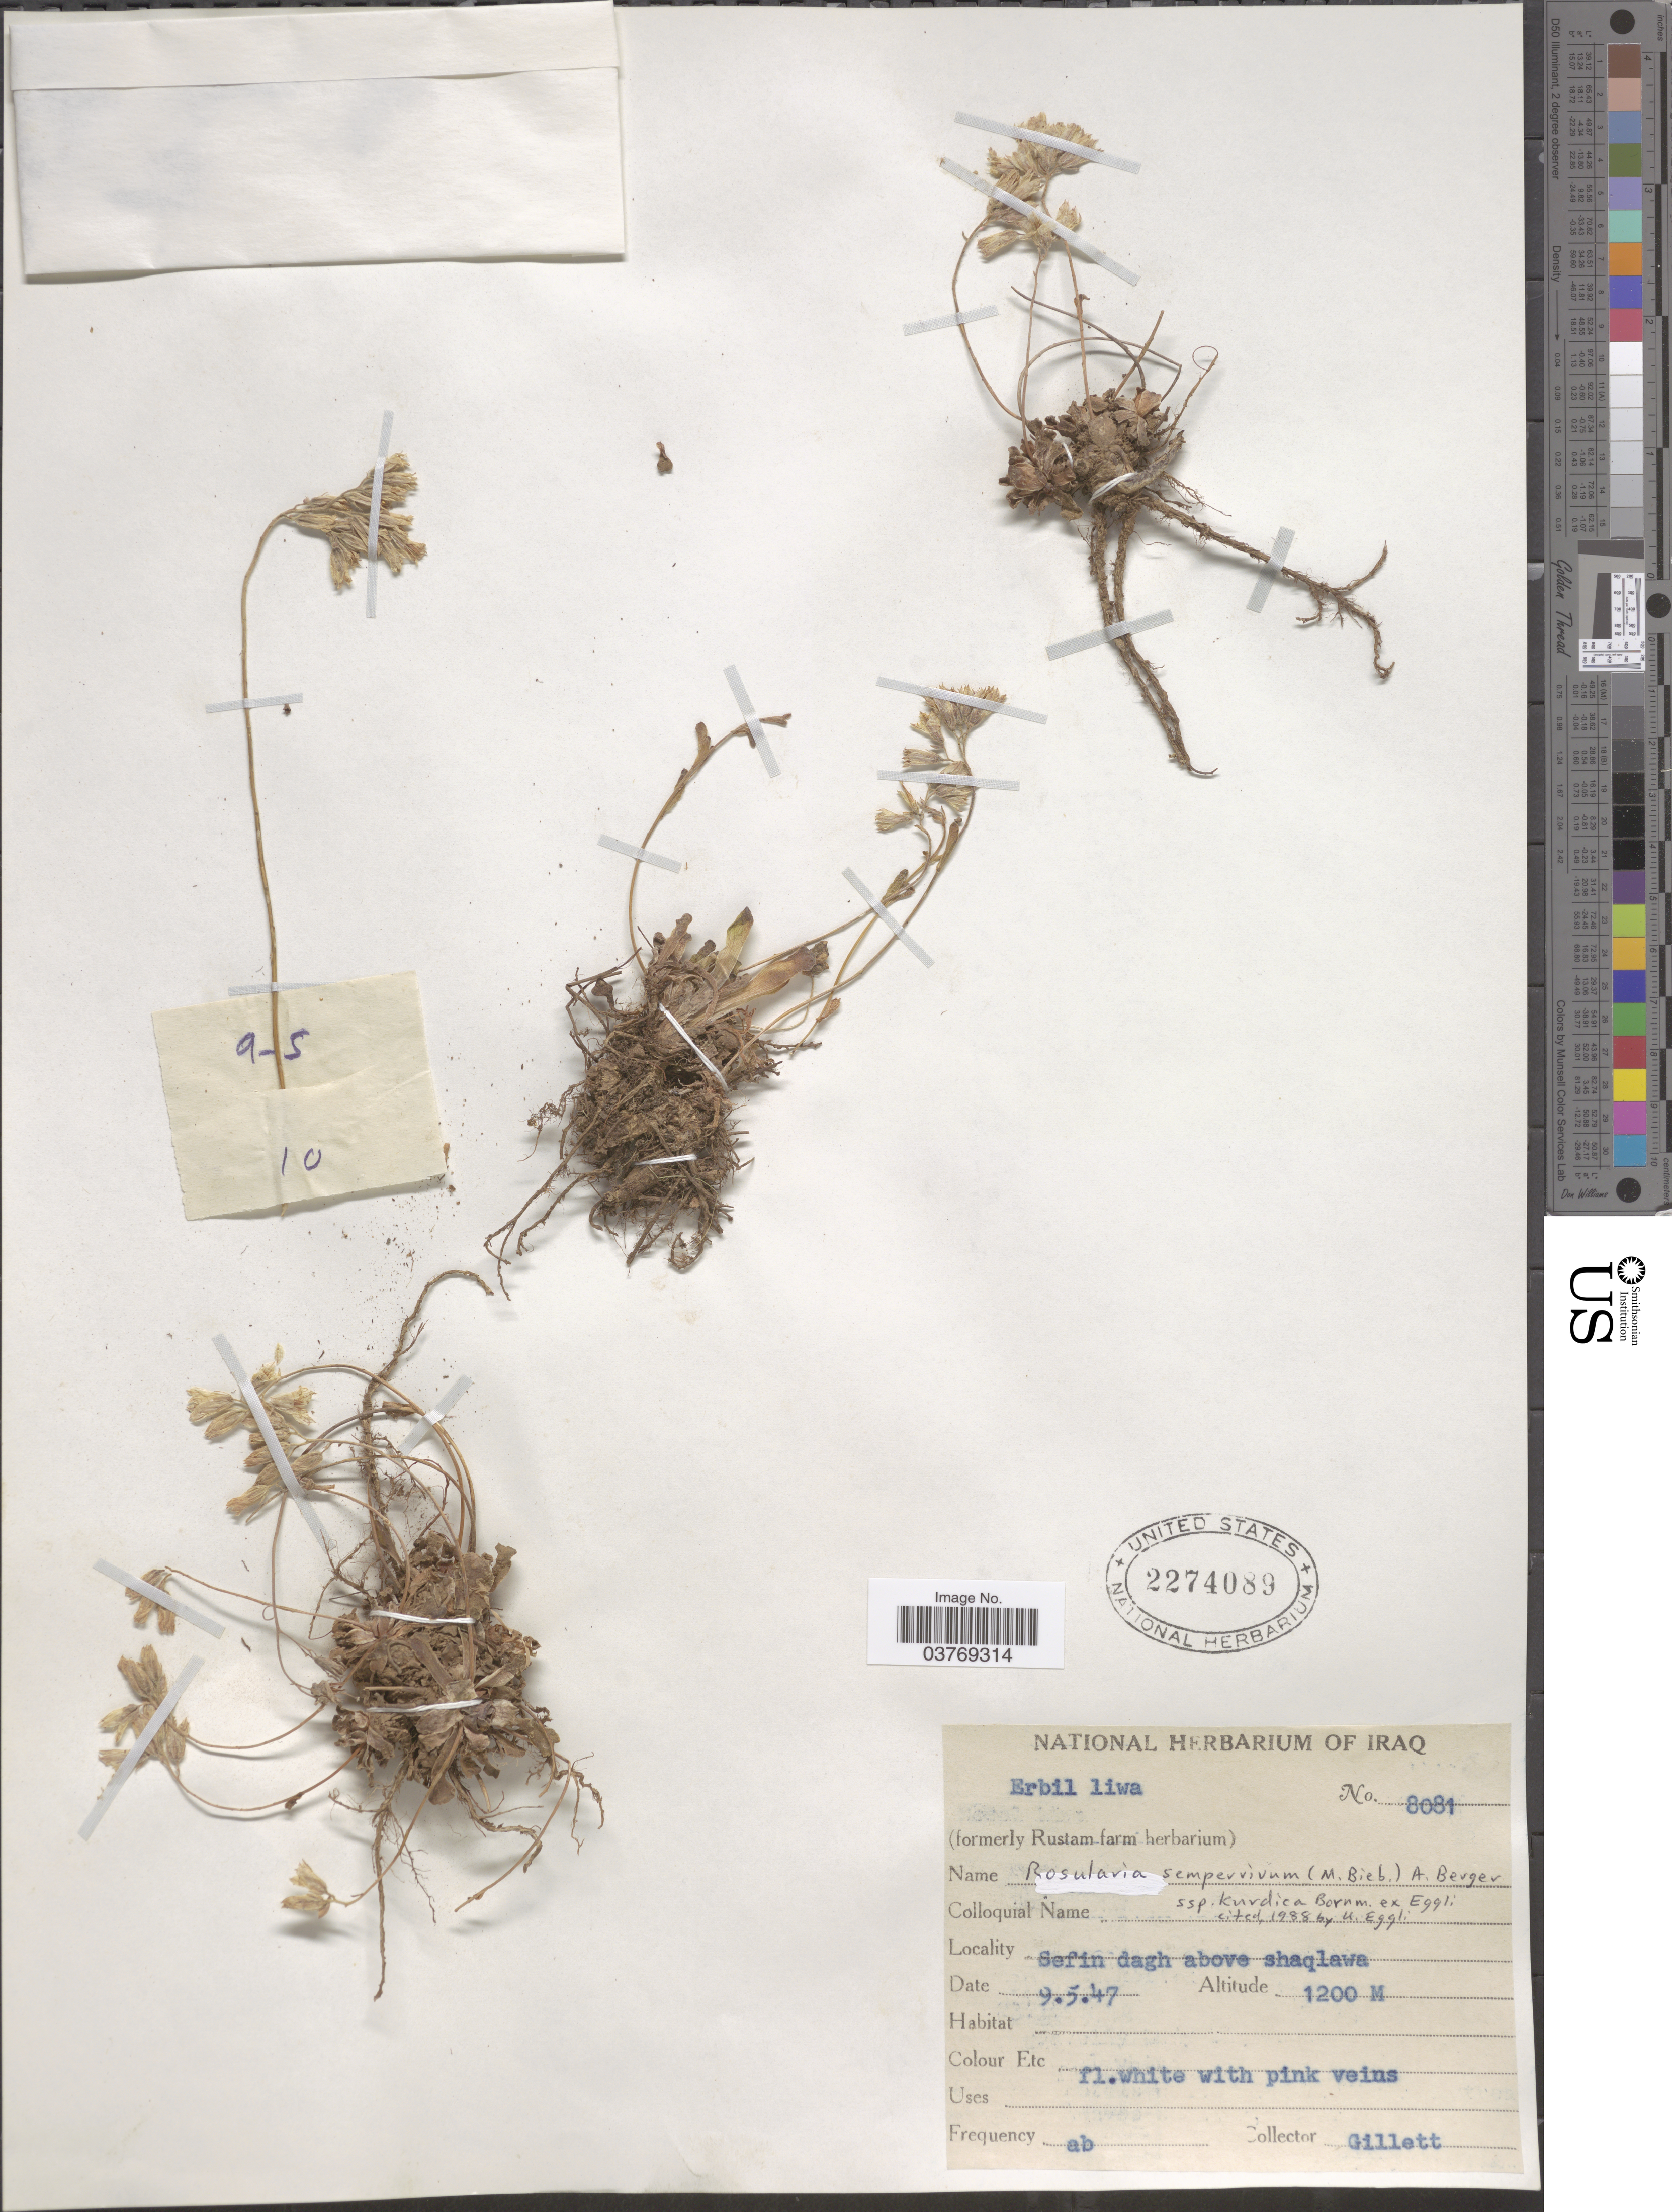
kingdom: Plantae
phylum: Tracheophyta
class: Magnoliopsida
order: Saxifragales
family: Crassulaceae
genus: Rosularia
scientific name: Rosularia sempervivum subsp. kurdica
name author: Eggli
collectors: Gillett, --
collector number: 8081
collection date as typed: Transcribed d/m/y: 9/5/47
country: Iraq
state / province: Arbīl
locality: Erbil liwa. Sefin dagh above shaqlawa.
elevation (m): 1200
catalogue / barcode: US 2274089